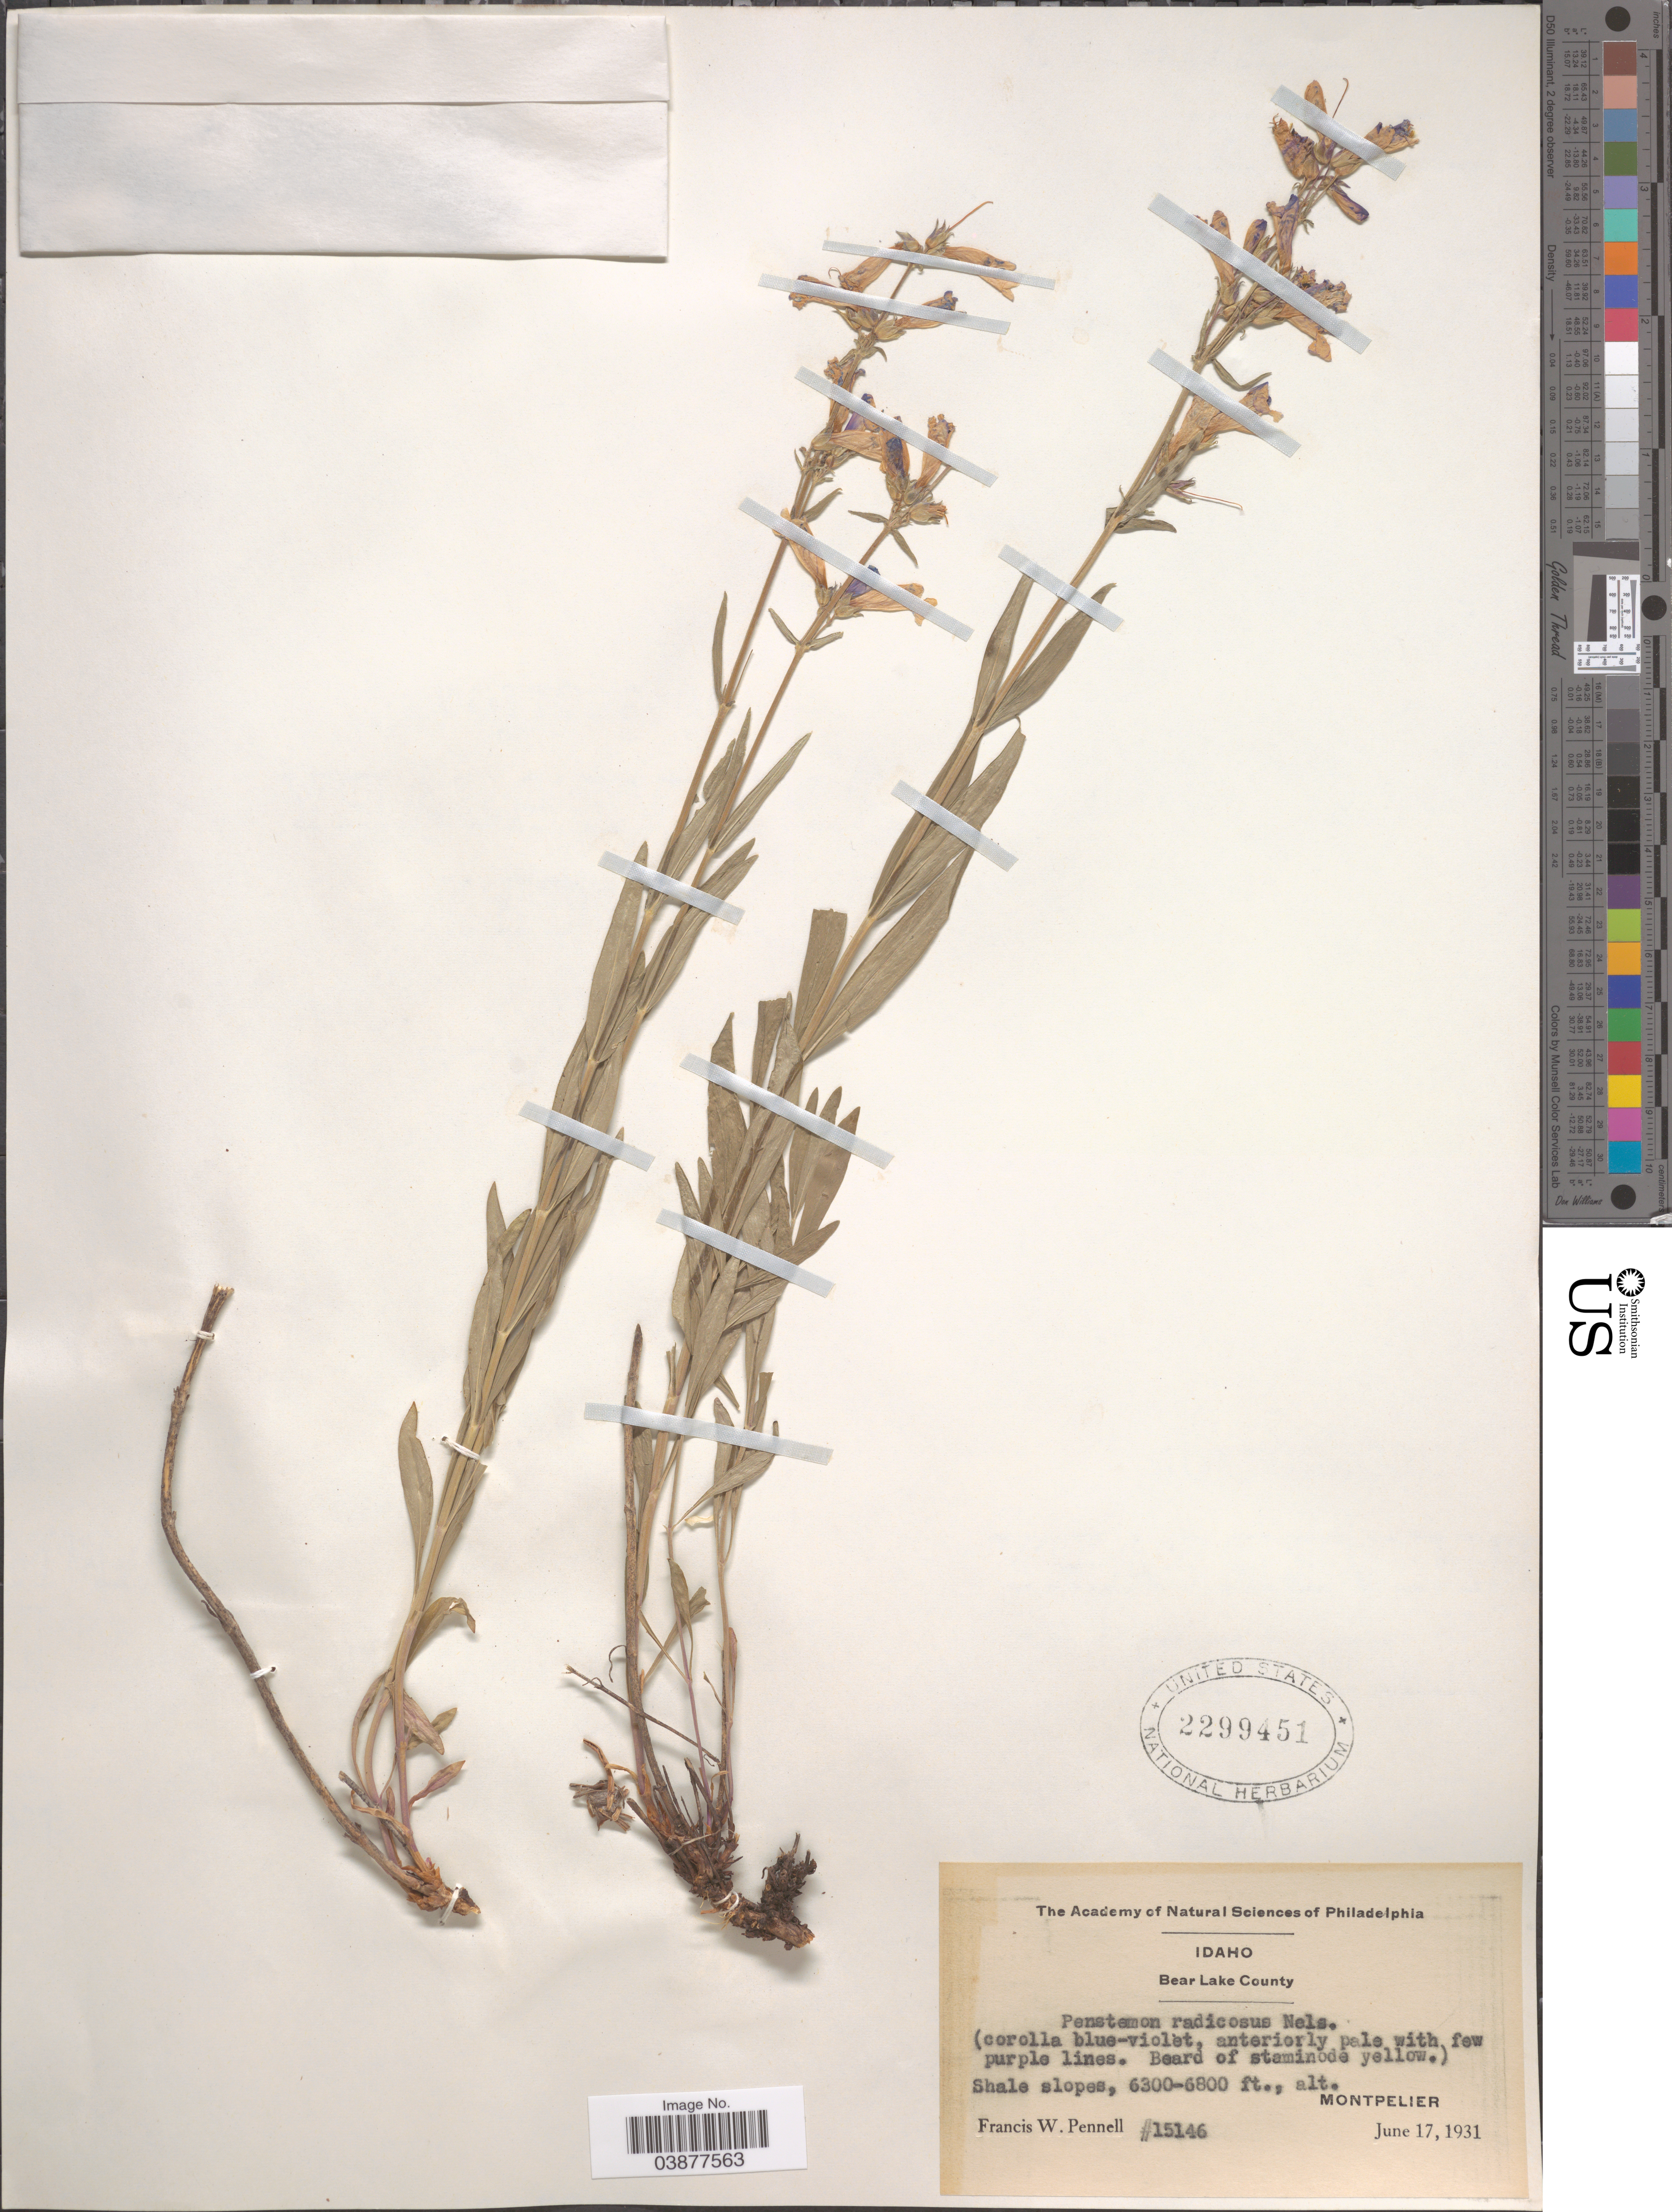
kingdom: Plantae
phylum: Tracheophyta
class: Magnoliopsida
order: Lamiales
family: Plantaginaceae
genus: Penstemon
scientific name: Penstemon radicosus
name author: A. Nelson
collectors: F. W. Pennell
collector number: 15146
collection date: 1931-06-17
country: United States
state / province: Idaho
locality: Bear Lake County. Montpelier.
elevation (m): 1920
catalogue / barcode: US 2299451